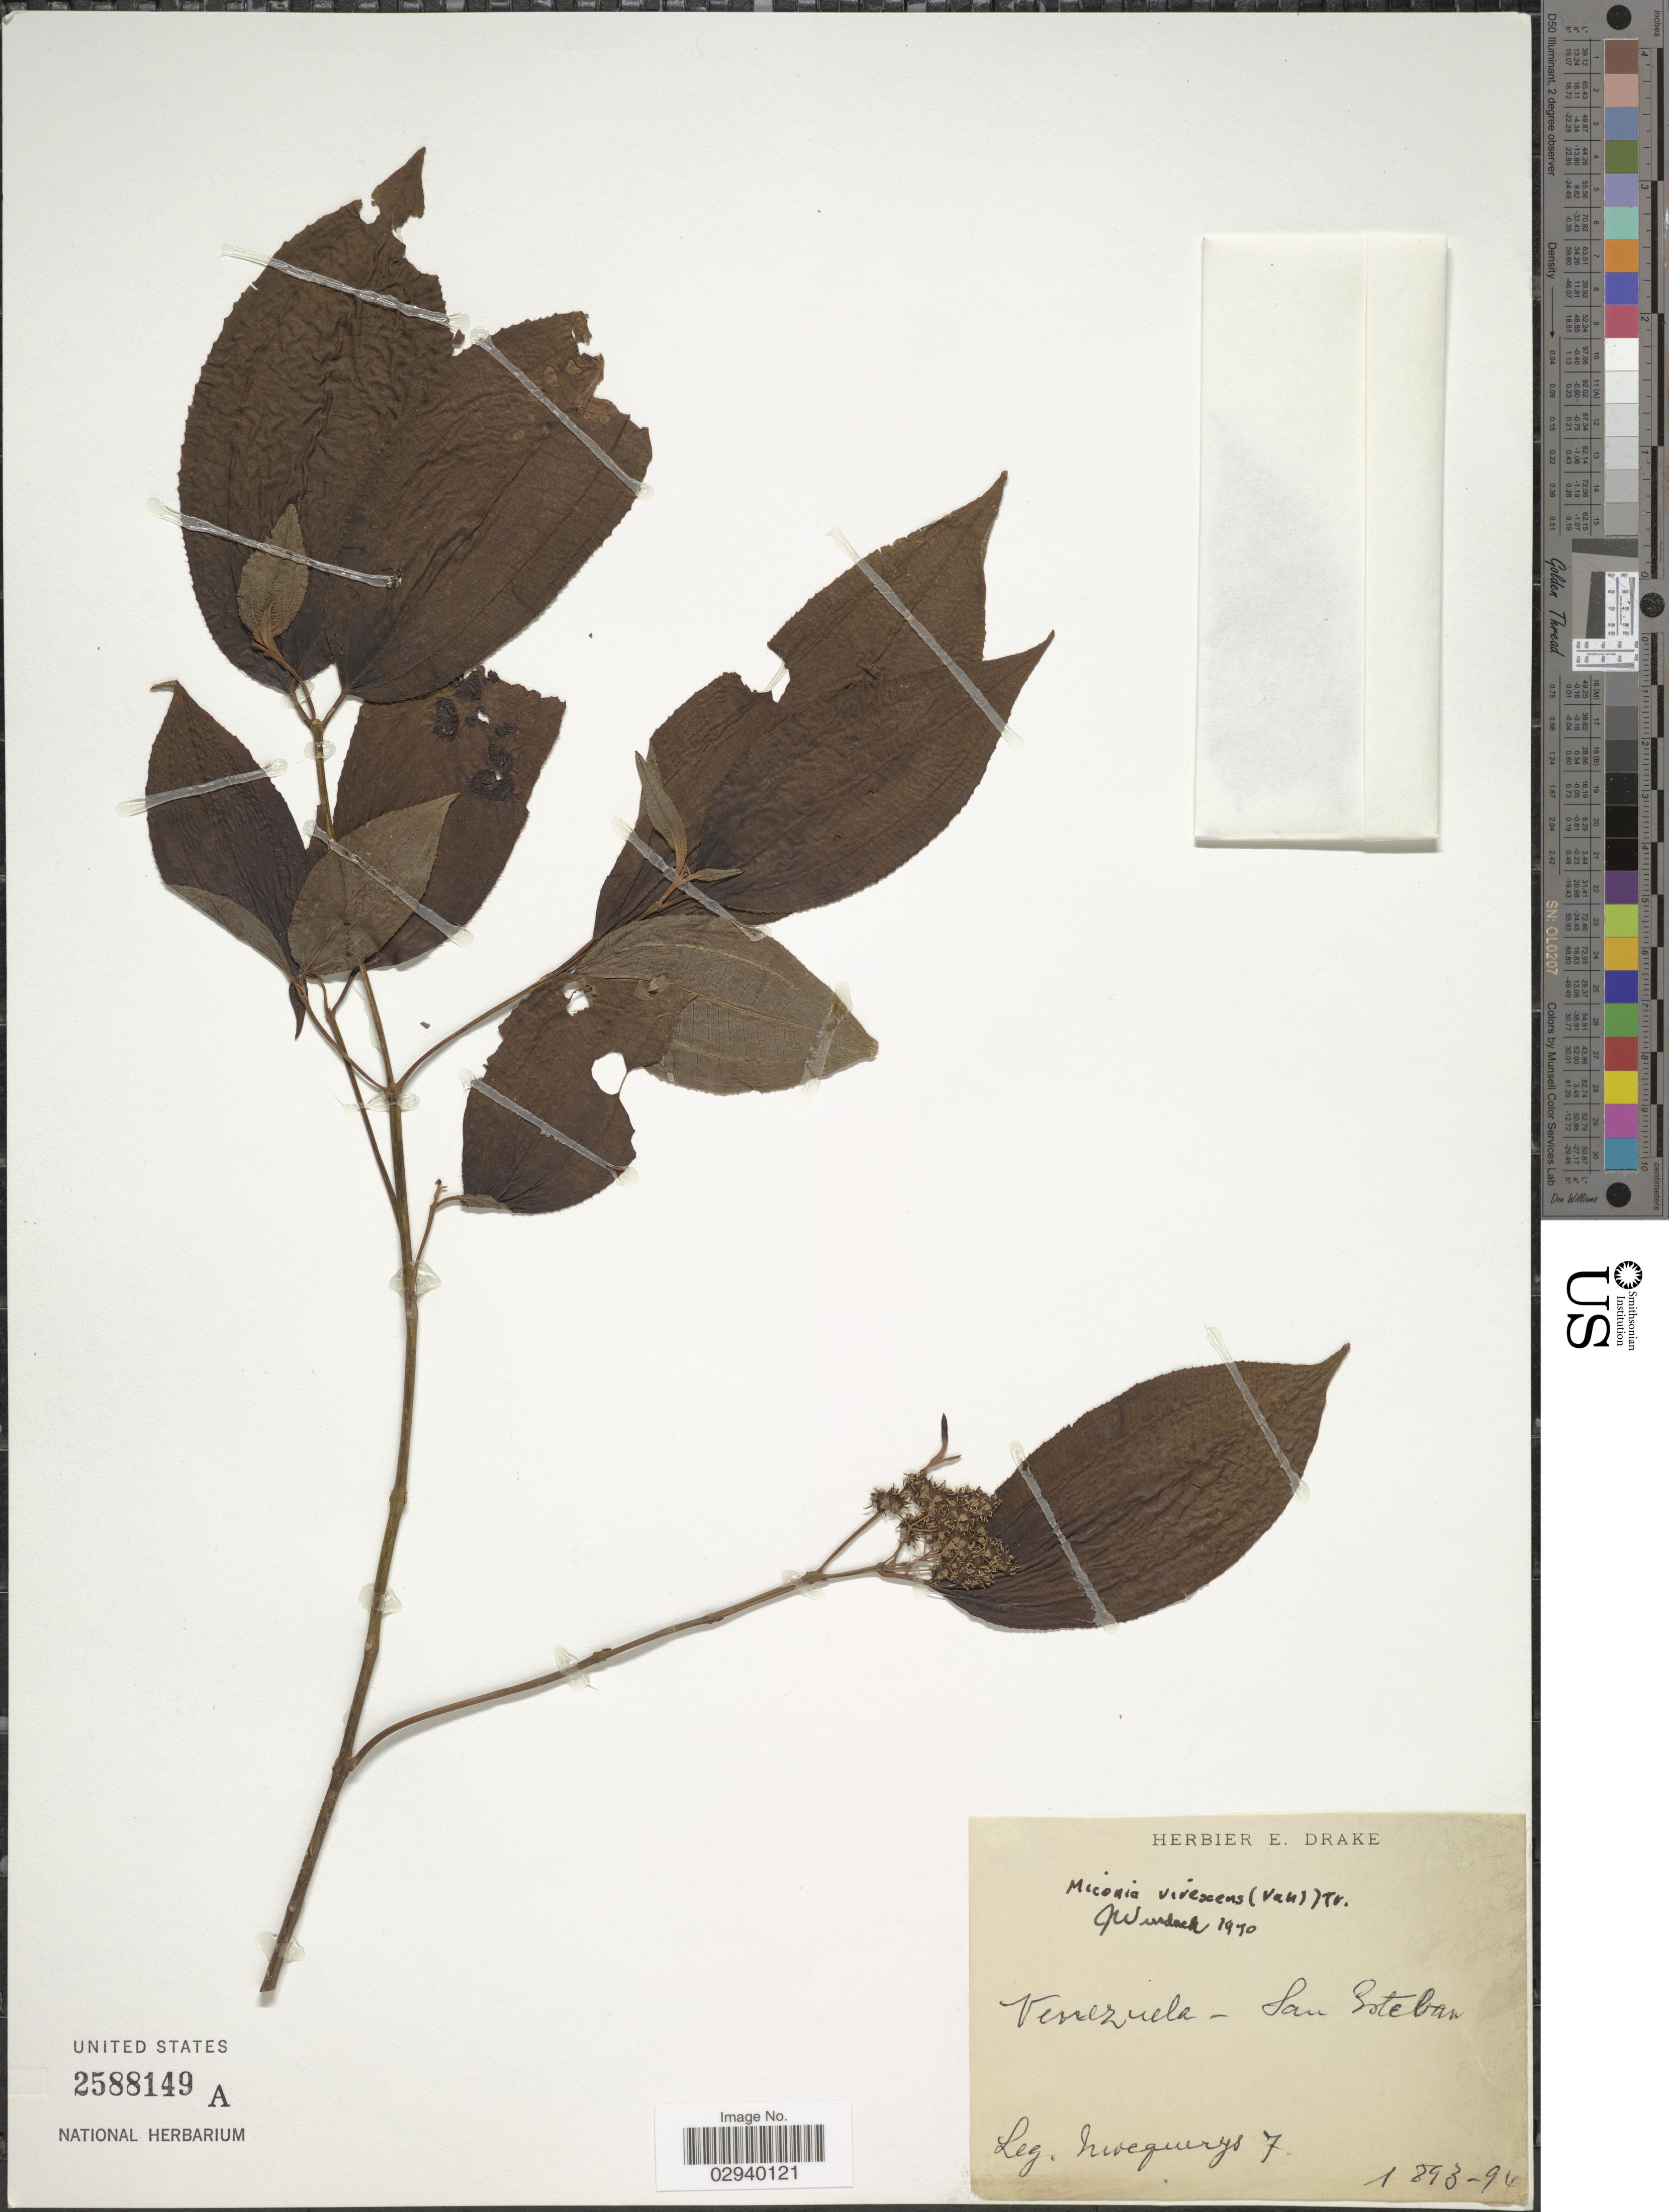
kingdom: Plantae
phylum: Tracheophyta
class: Magnoliopsida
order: Myrtales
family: Melastomataceae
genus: Miconia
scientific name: Miconia laevigata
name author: (L.) D. Don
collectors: A. Mocquerys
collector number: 7*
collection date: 1893/1894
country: Venezuela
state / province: Carabobo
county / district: Puerto Cabello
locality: San Esteban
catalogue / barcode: US 2588149A